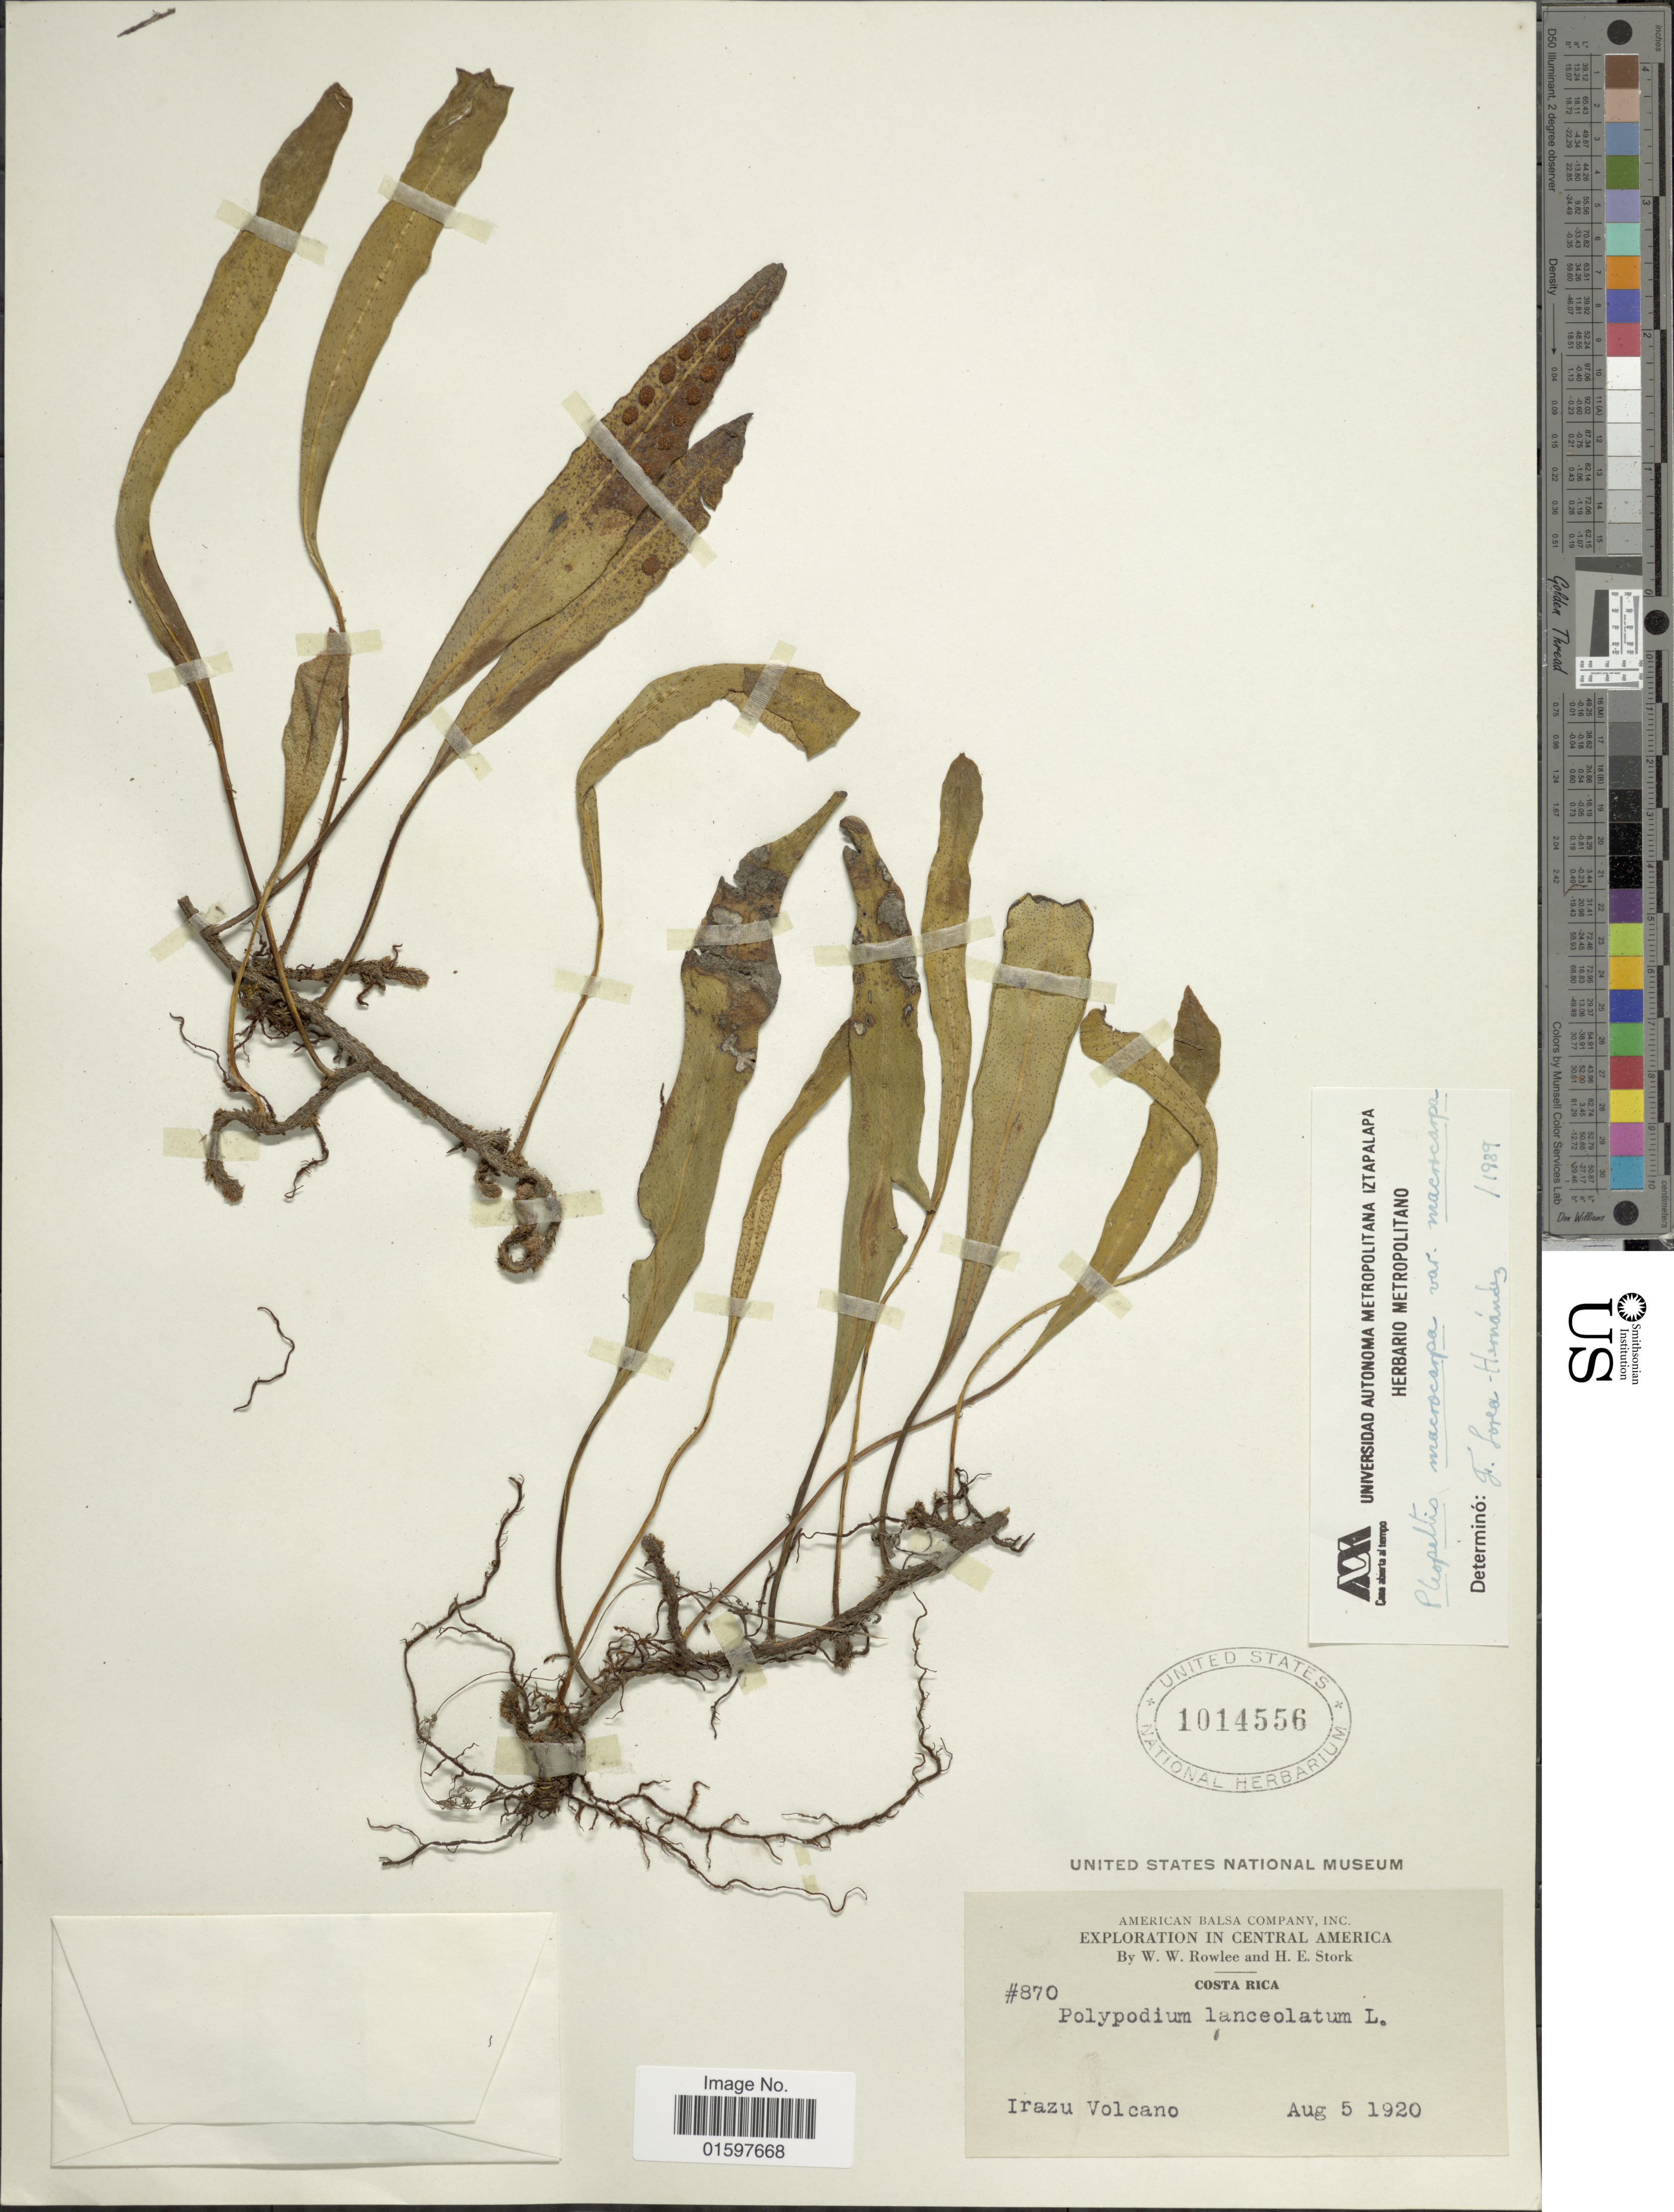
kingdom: Plantae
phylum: Tracheophyta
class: Polypodiopsida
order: Polypodiales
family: Polypodiaceae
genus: Pleopeltis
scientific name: Pleopeltis lanceolata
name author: Kaulf.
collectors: W. W. Rowlee & H. E. Stork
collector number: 870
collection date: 1920-08-05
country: Costa Rica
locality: Irazu Volcano.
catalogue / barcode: US 1014556